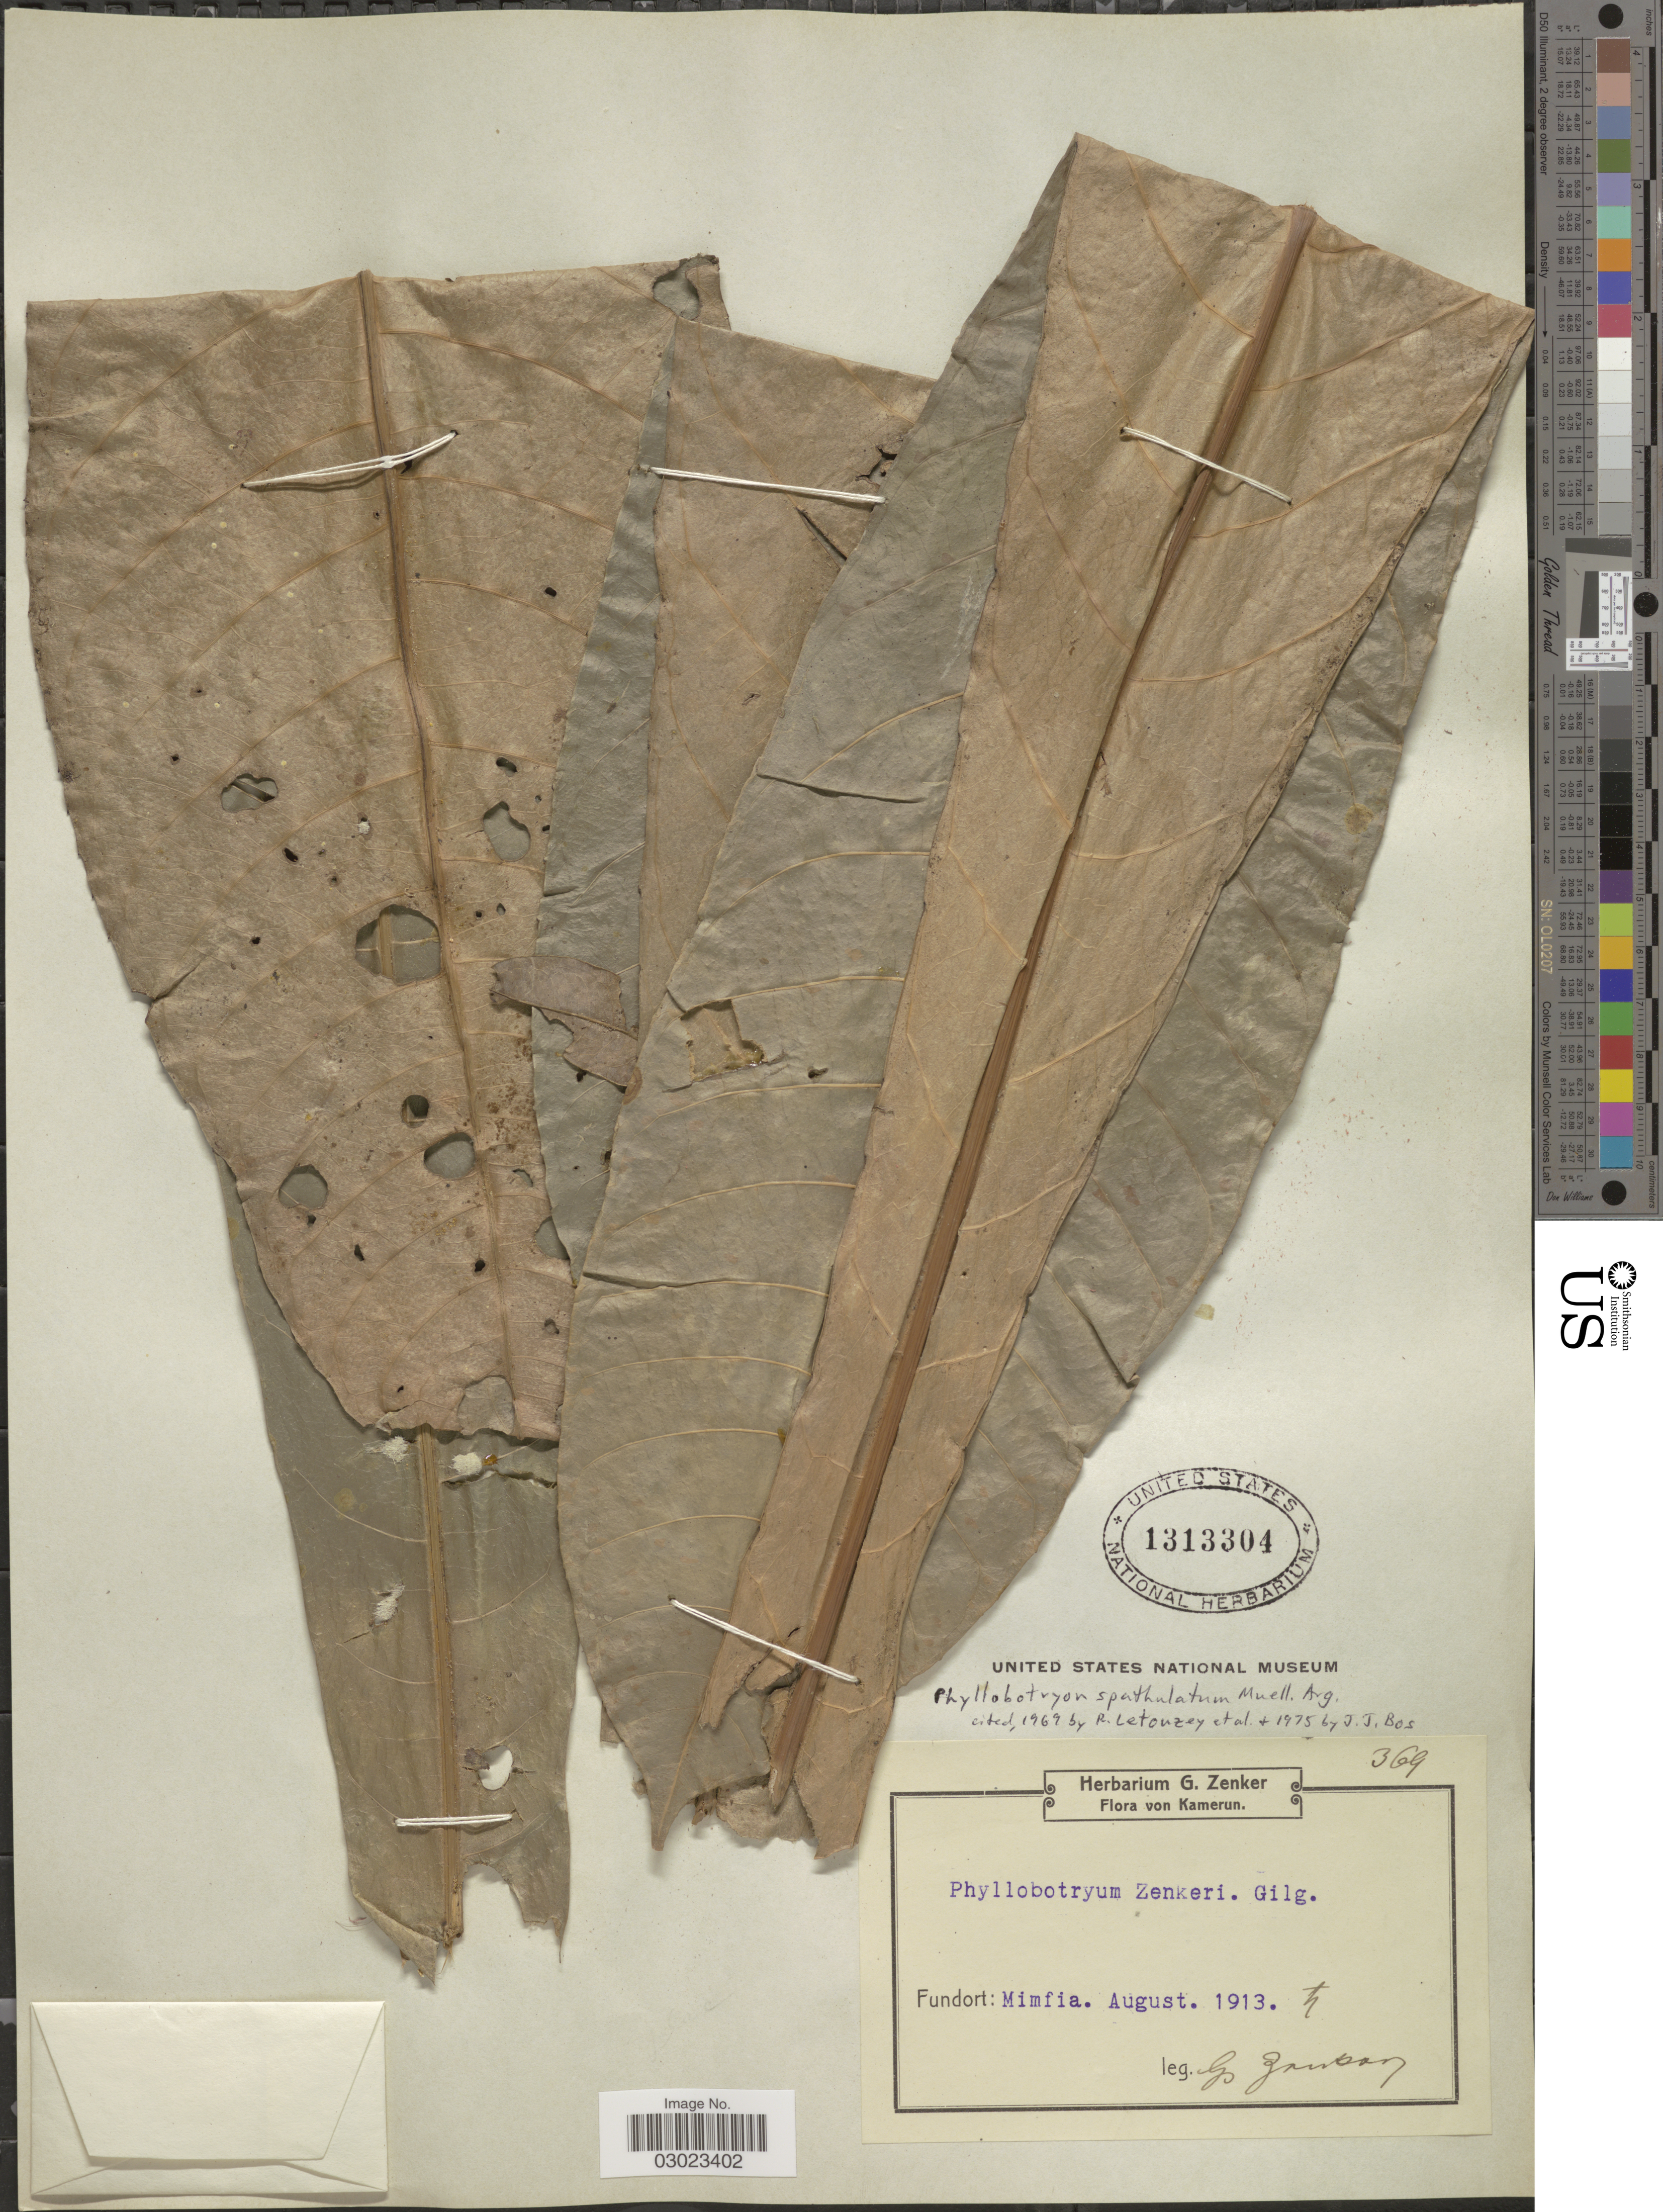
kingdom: Plantae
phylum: Tracheophyta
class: Magnoliopsida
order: Malpighiales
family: Salicaceae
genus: Phyllobotryon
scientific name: Phyllobotryon spathulatum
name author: Müll. Arg.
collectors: G. A. Zenker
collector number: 369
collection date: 1913-08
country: Cameroon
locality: Kamerun, Mimfia.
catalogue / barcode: US 1313304